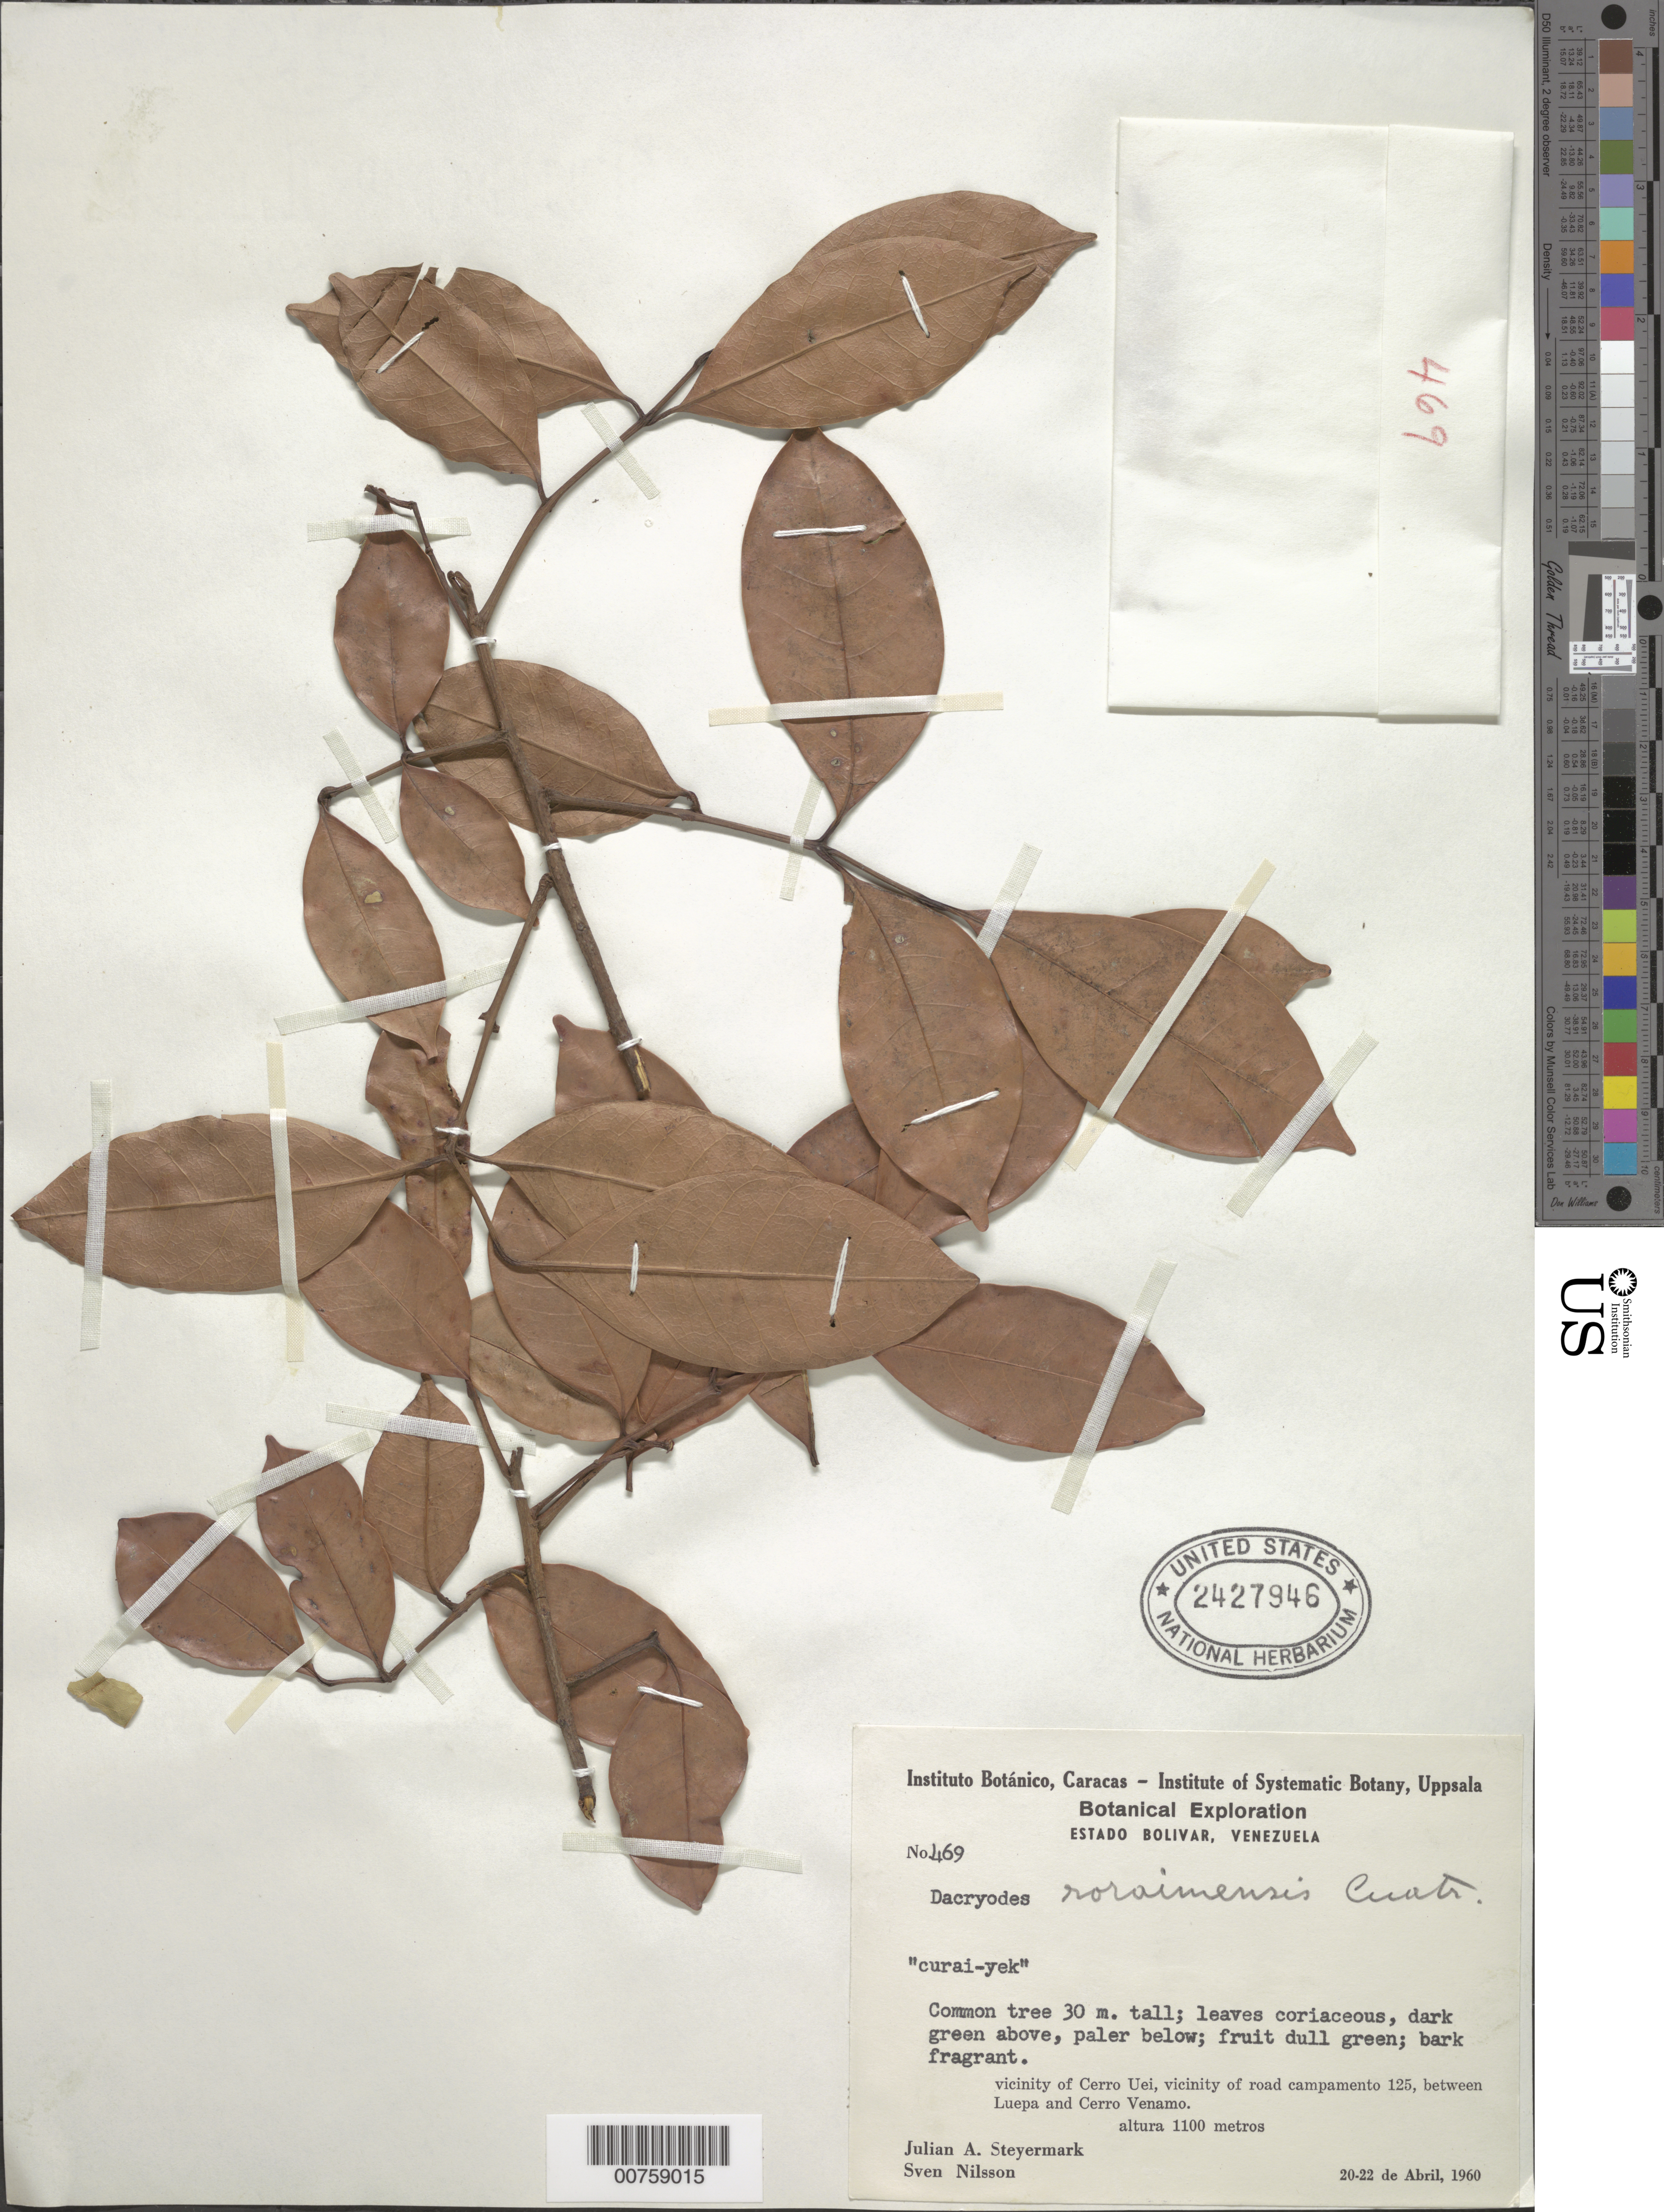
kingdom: Plantae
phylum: Tracheophyta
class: Magnoliopsida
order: Sapindales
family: Burseraceae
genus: Dacryodes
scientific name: Dacryodes roraimensis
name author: Cuatrec.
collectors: J. Steyermark & S. Nilsson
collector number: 60 469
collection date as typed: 20-Apr-60 to 22-Apr-60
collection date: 1960-04-20/1960-04-22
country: Venezuela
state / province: Bolívar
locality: Cerro Uei, vic. road campamento 125, betw. Luepa & Cerro Venamo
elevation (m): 1100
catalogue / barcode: US 2427946